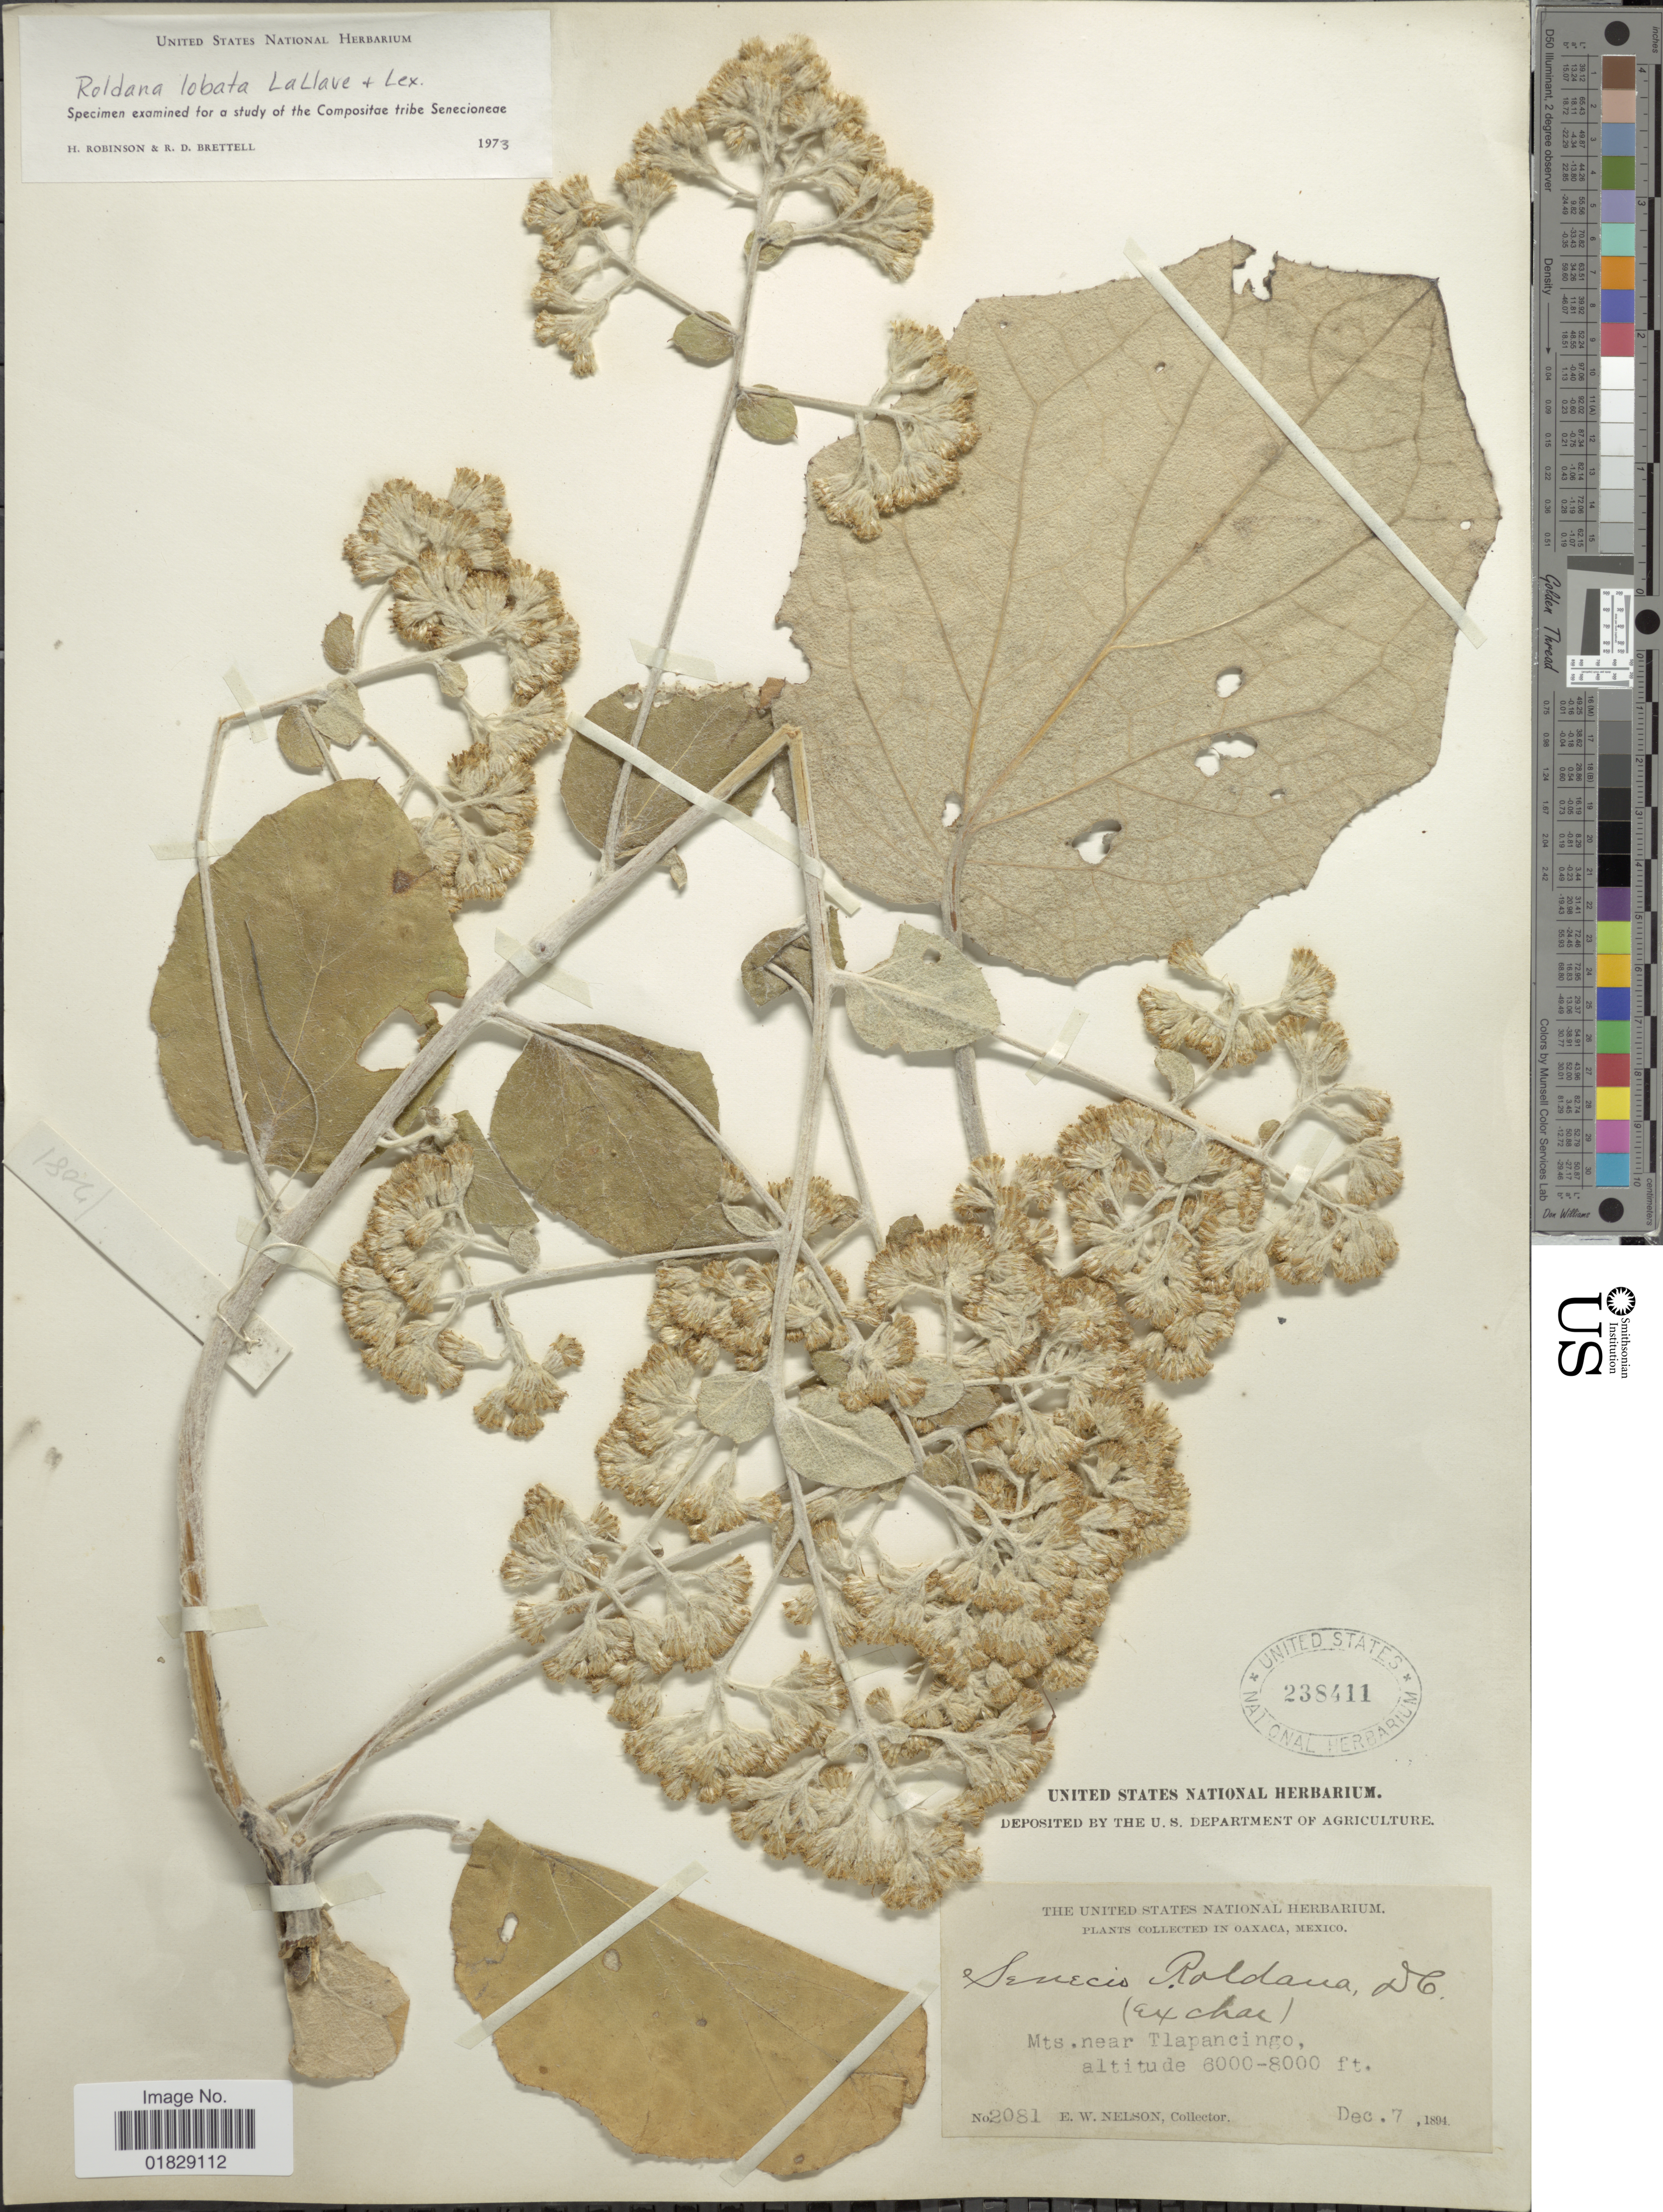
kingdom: Plantae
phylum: Tracheophyta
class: Magnoliopsida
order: Asterales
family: Asteraceae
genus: Roldana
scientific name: Roldana lobata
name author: La Llave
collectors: E. W. Nelson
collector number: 2081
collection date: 1894-12-07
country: Mexico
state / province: Oaxaca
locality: Mts. near Tlapancingo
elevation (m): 1829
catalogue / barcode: US 238411